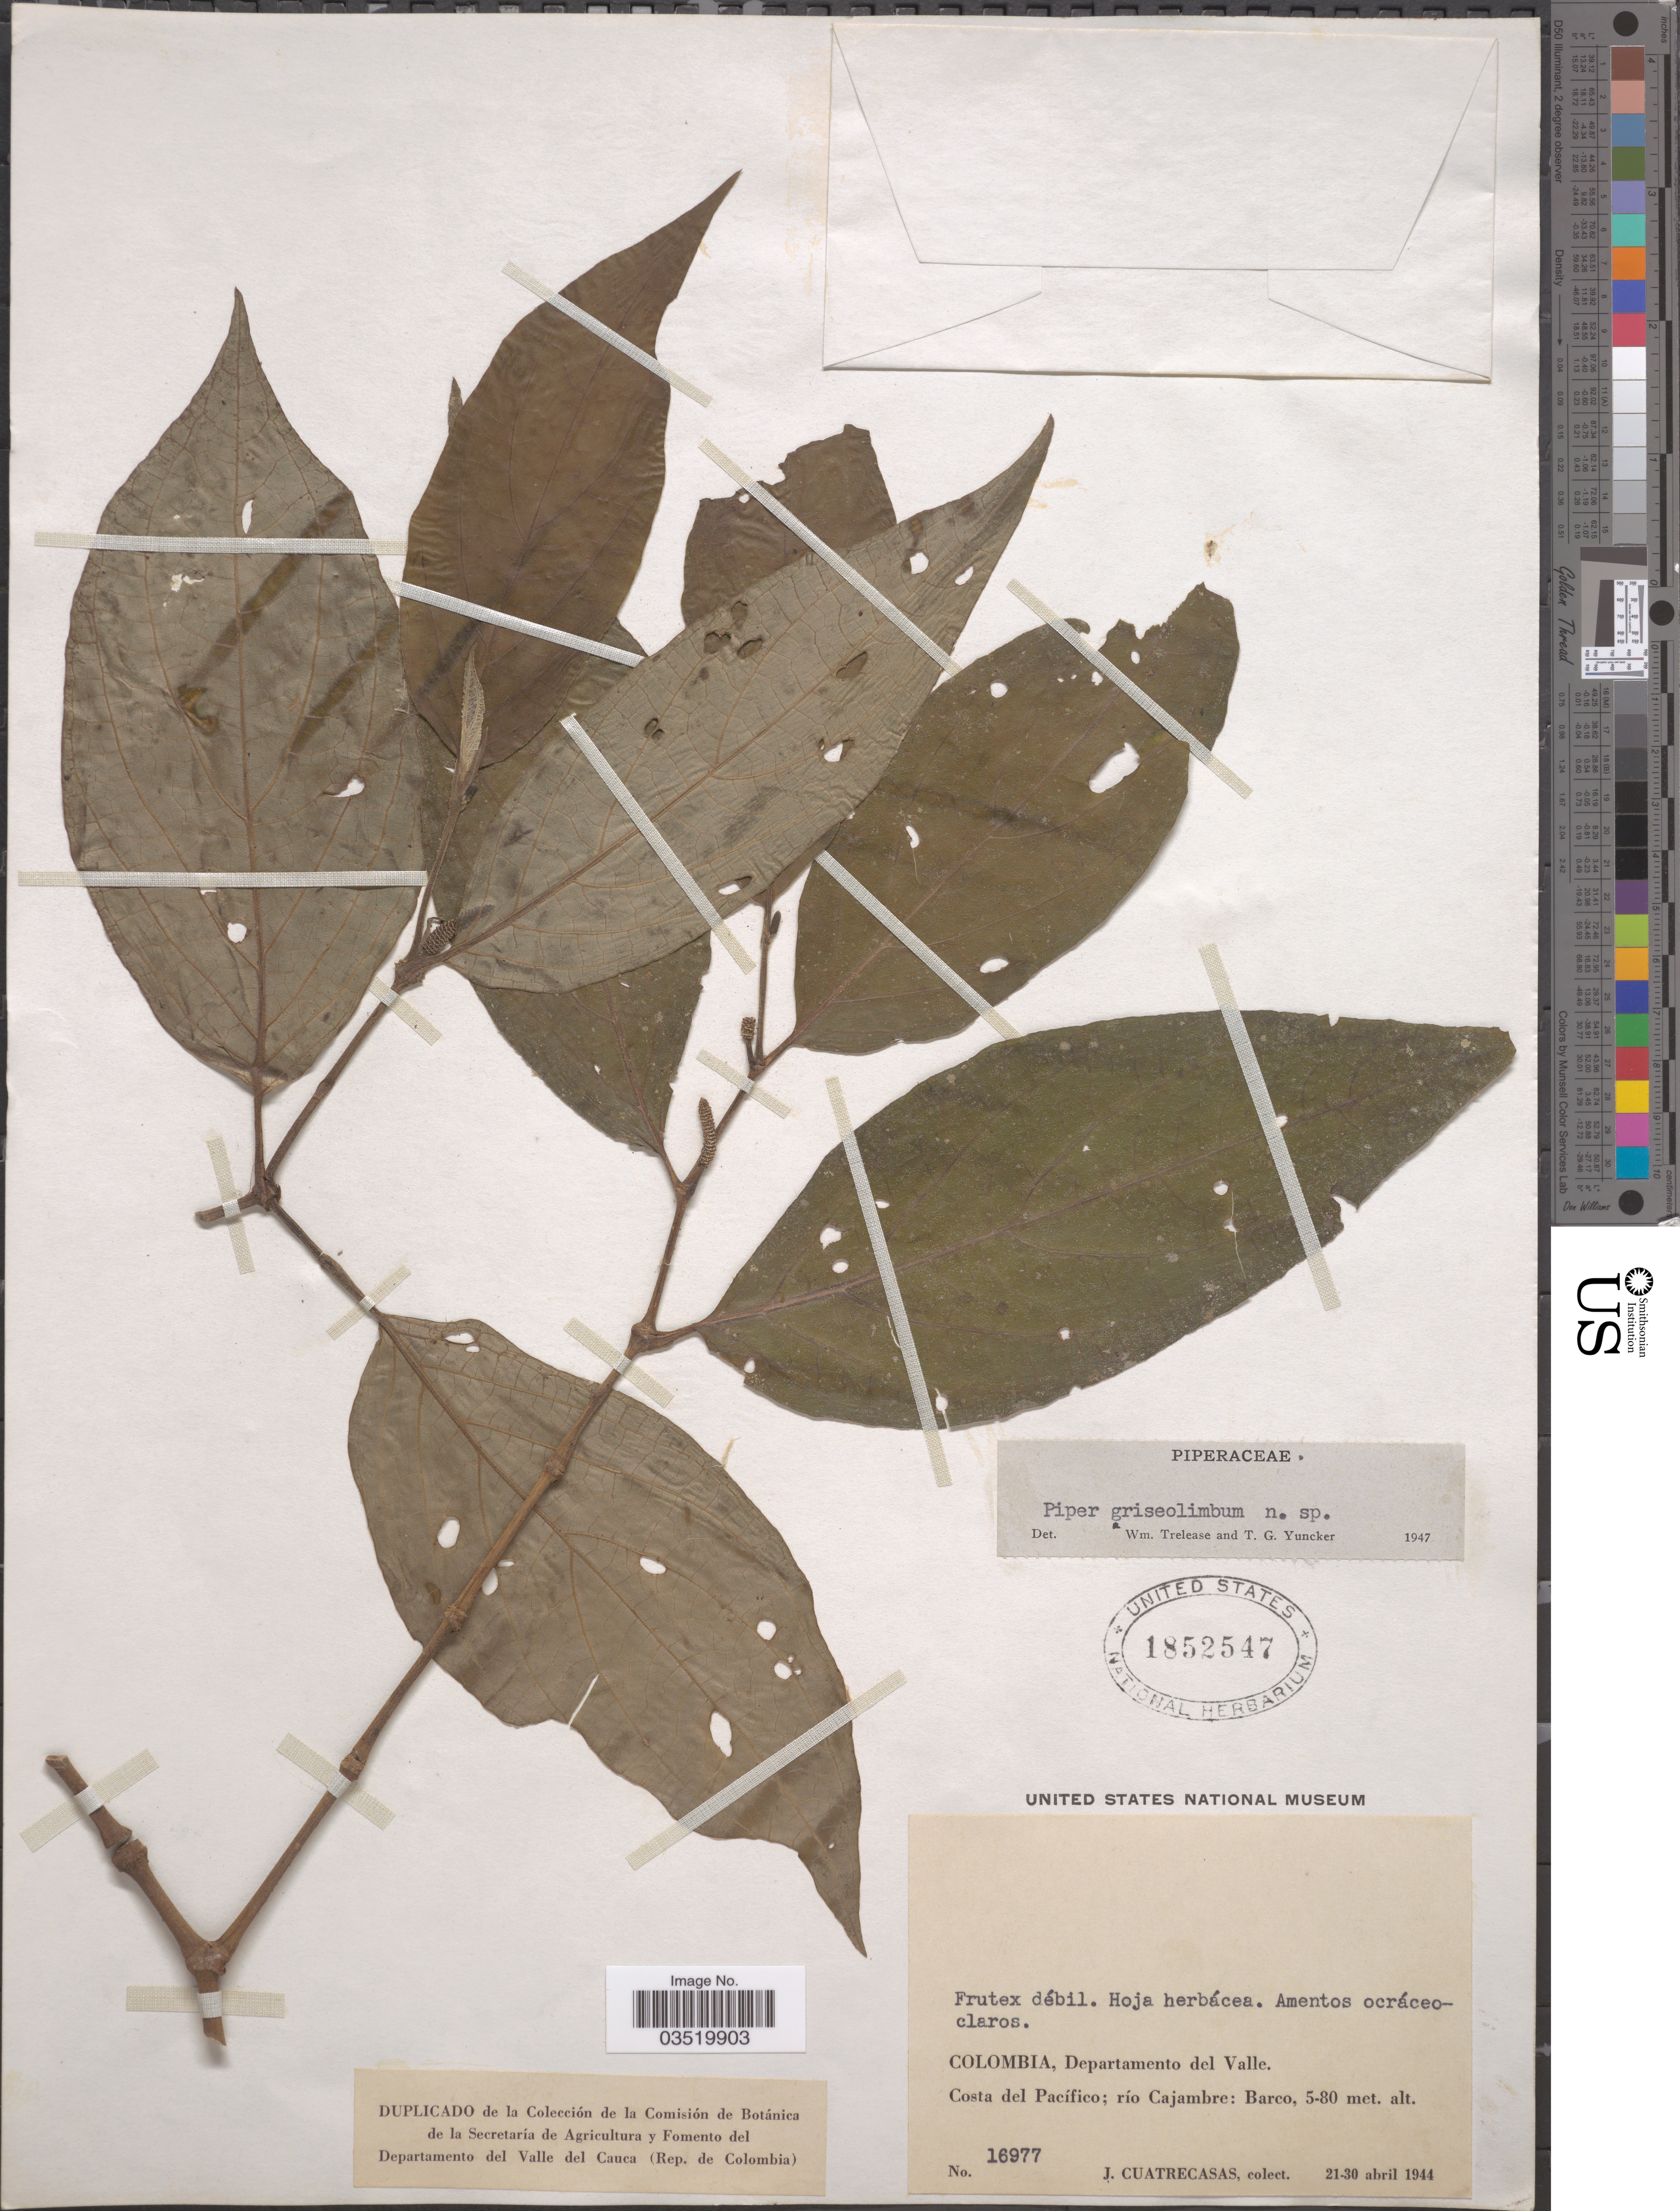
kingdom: Plantae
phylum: Tracheophyta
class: Magnoliopsida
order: Piperales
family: Piperaceae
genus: Piper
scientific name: Piper griseolimbum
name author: Trel. & Yunck.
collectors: J. Cuatrecasas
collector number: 16977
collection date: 1944-04-21/1944-04-30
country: Colombia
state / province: Valle del Cauca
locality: Departamento del Valle. Costa del Pacífico; río Cajambre: Barco.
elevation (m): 5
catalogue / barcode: US 1852547